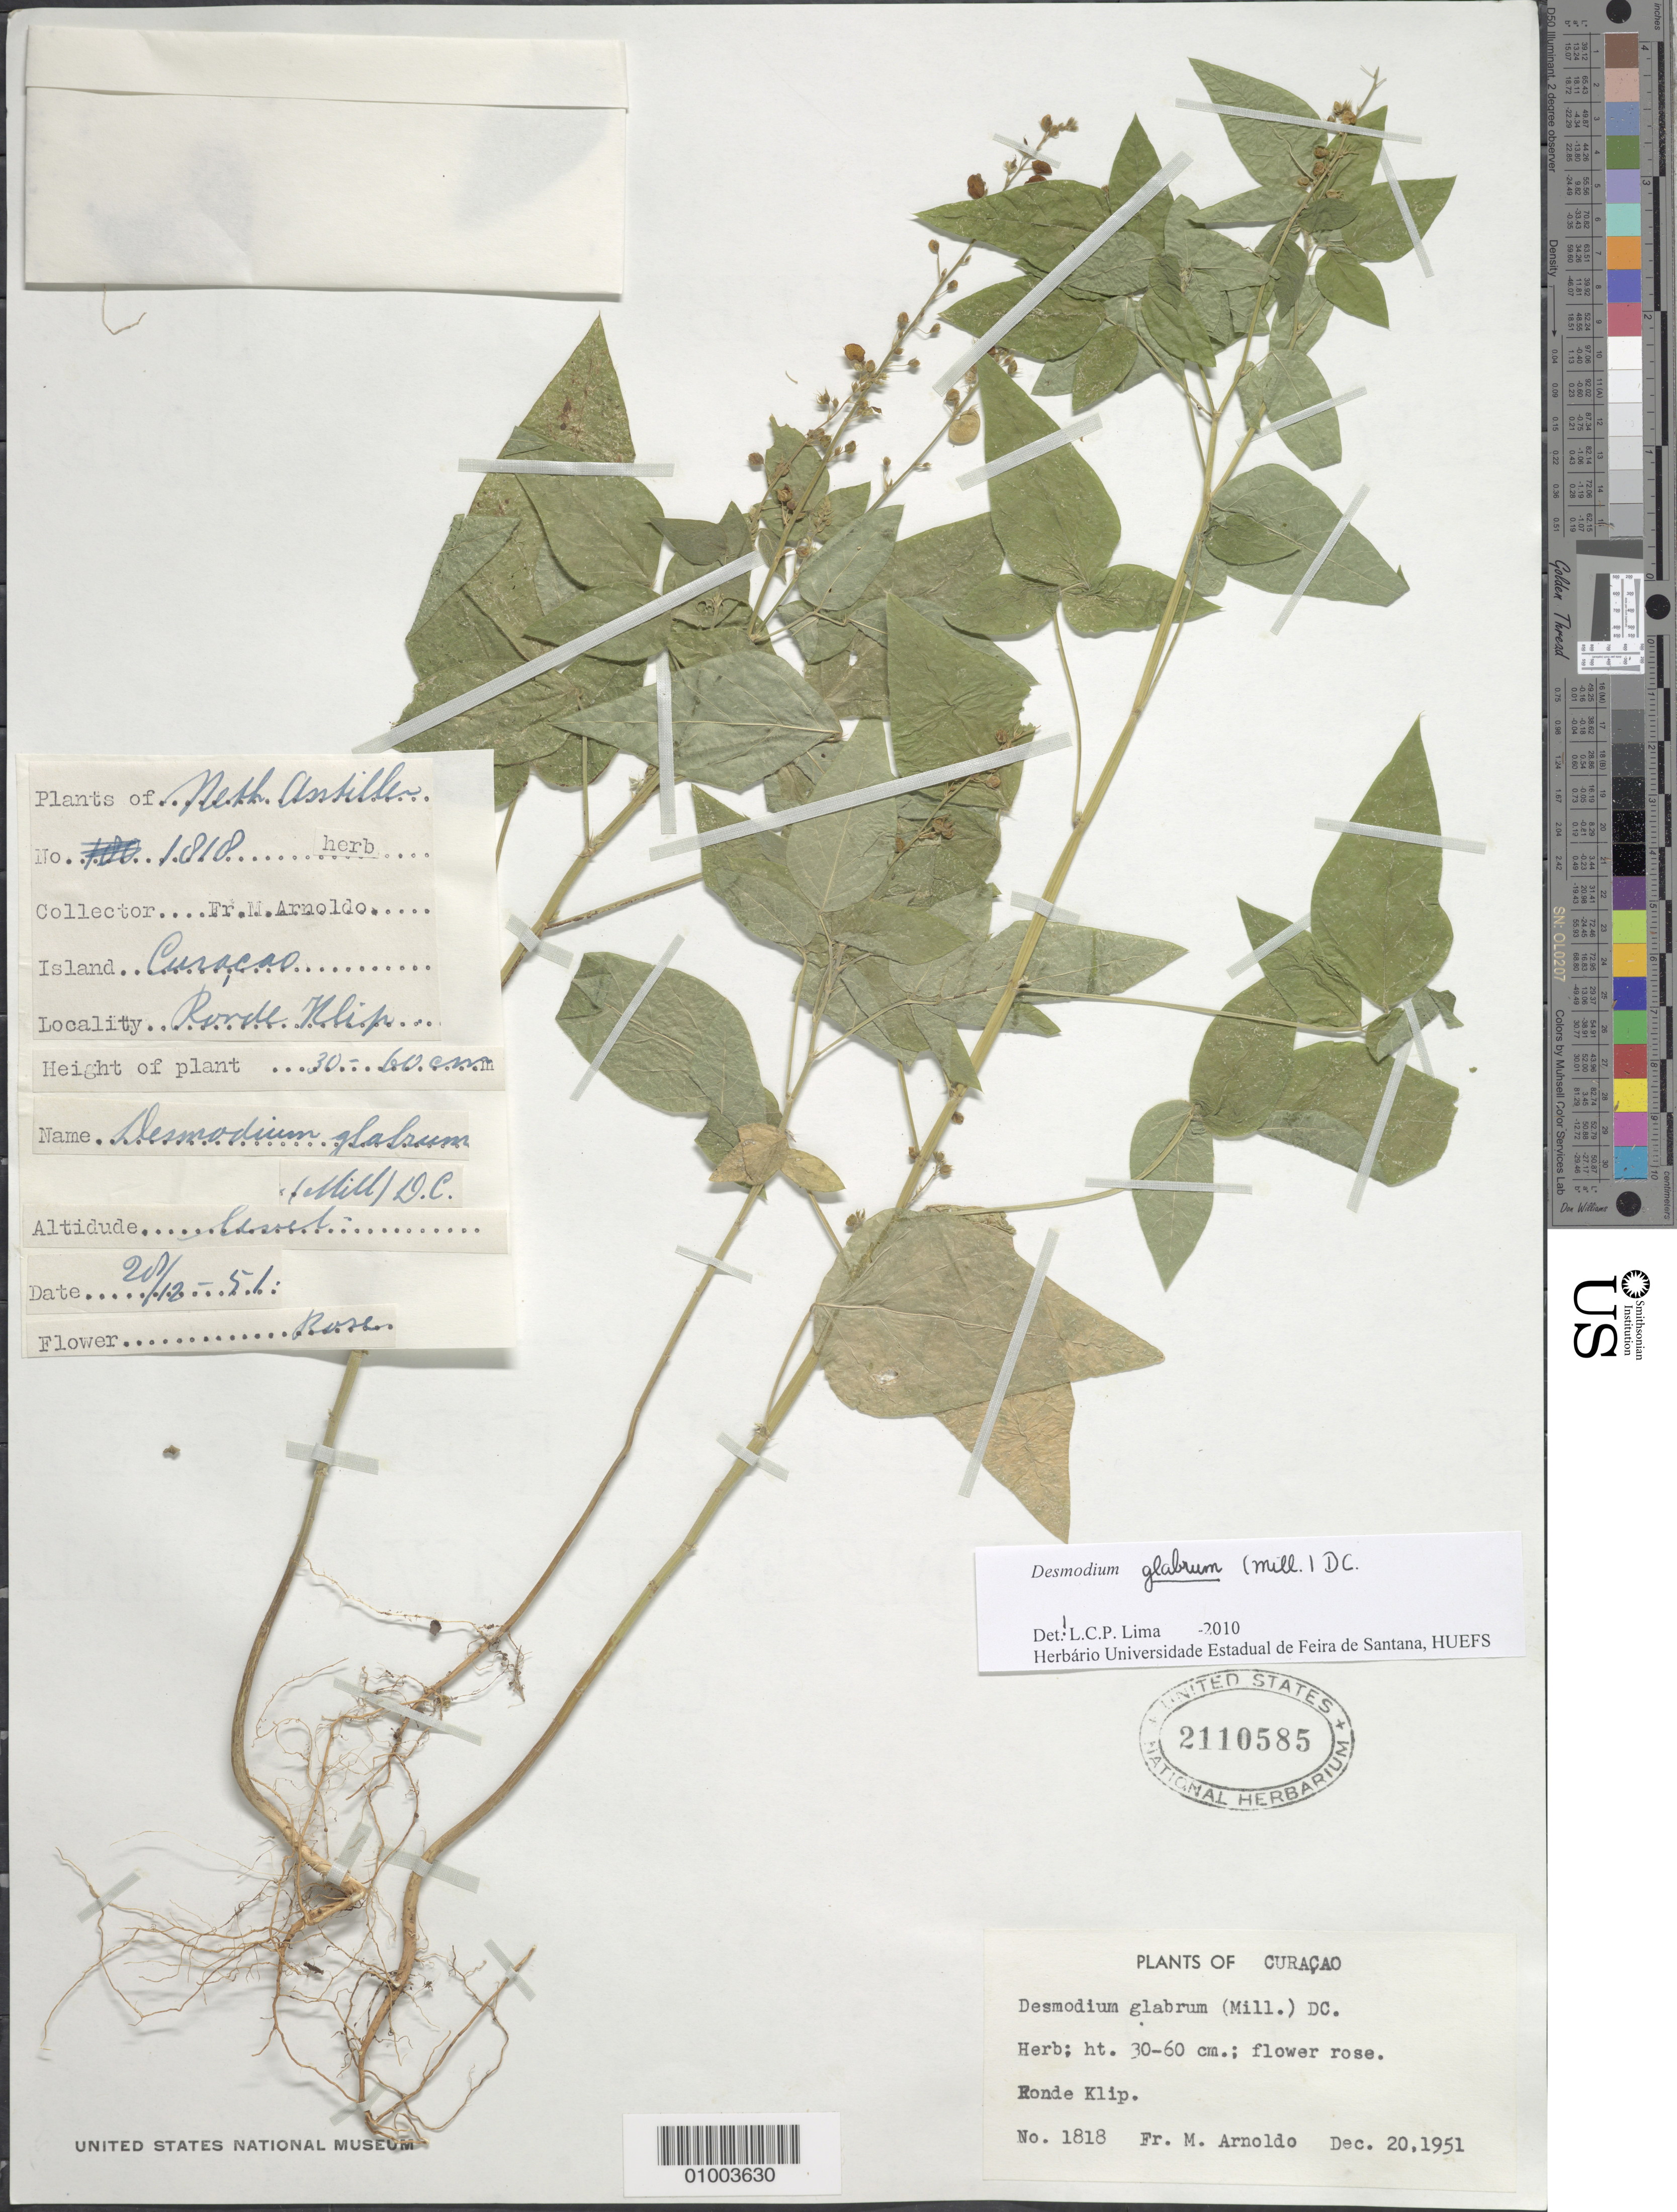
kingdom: Plantae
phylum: Tracheophyta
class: Magnoliopsida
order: Fabales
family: Fabaceae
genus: Desmodium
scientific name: Desmodium glabrum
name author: (Mill.) DC.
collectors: N. Arnoldo-Broeders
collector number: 1818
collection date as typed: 20 Dec 1951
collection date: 1951-12-20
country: Curaçao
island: Curaçao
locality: Ronde Klip. height 30-60 cm. Flower rose.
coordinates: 0 N, 0 E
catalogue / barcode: US 2110585